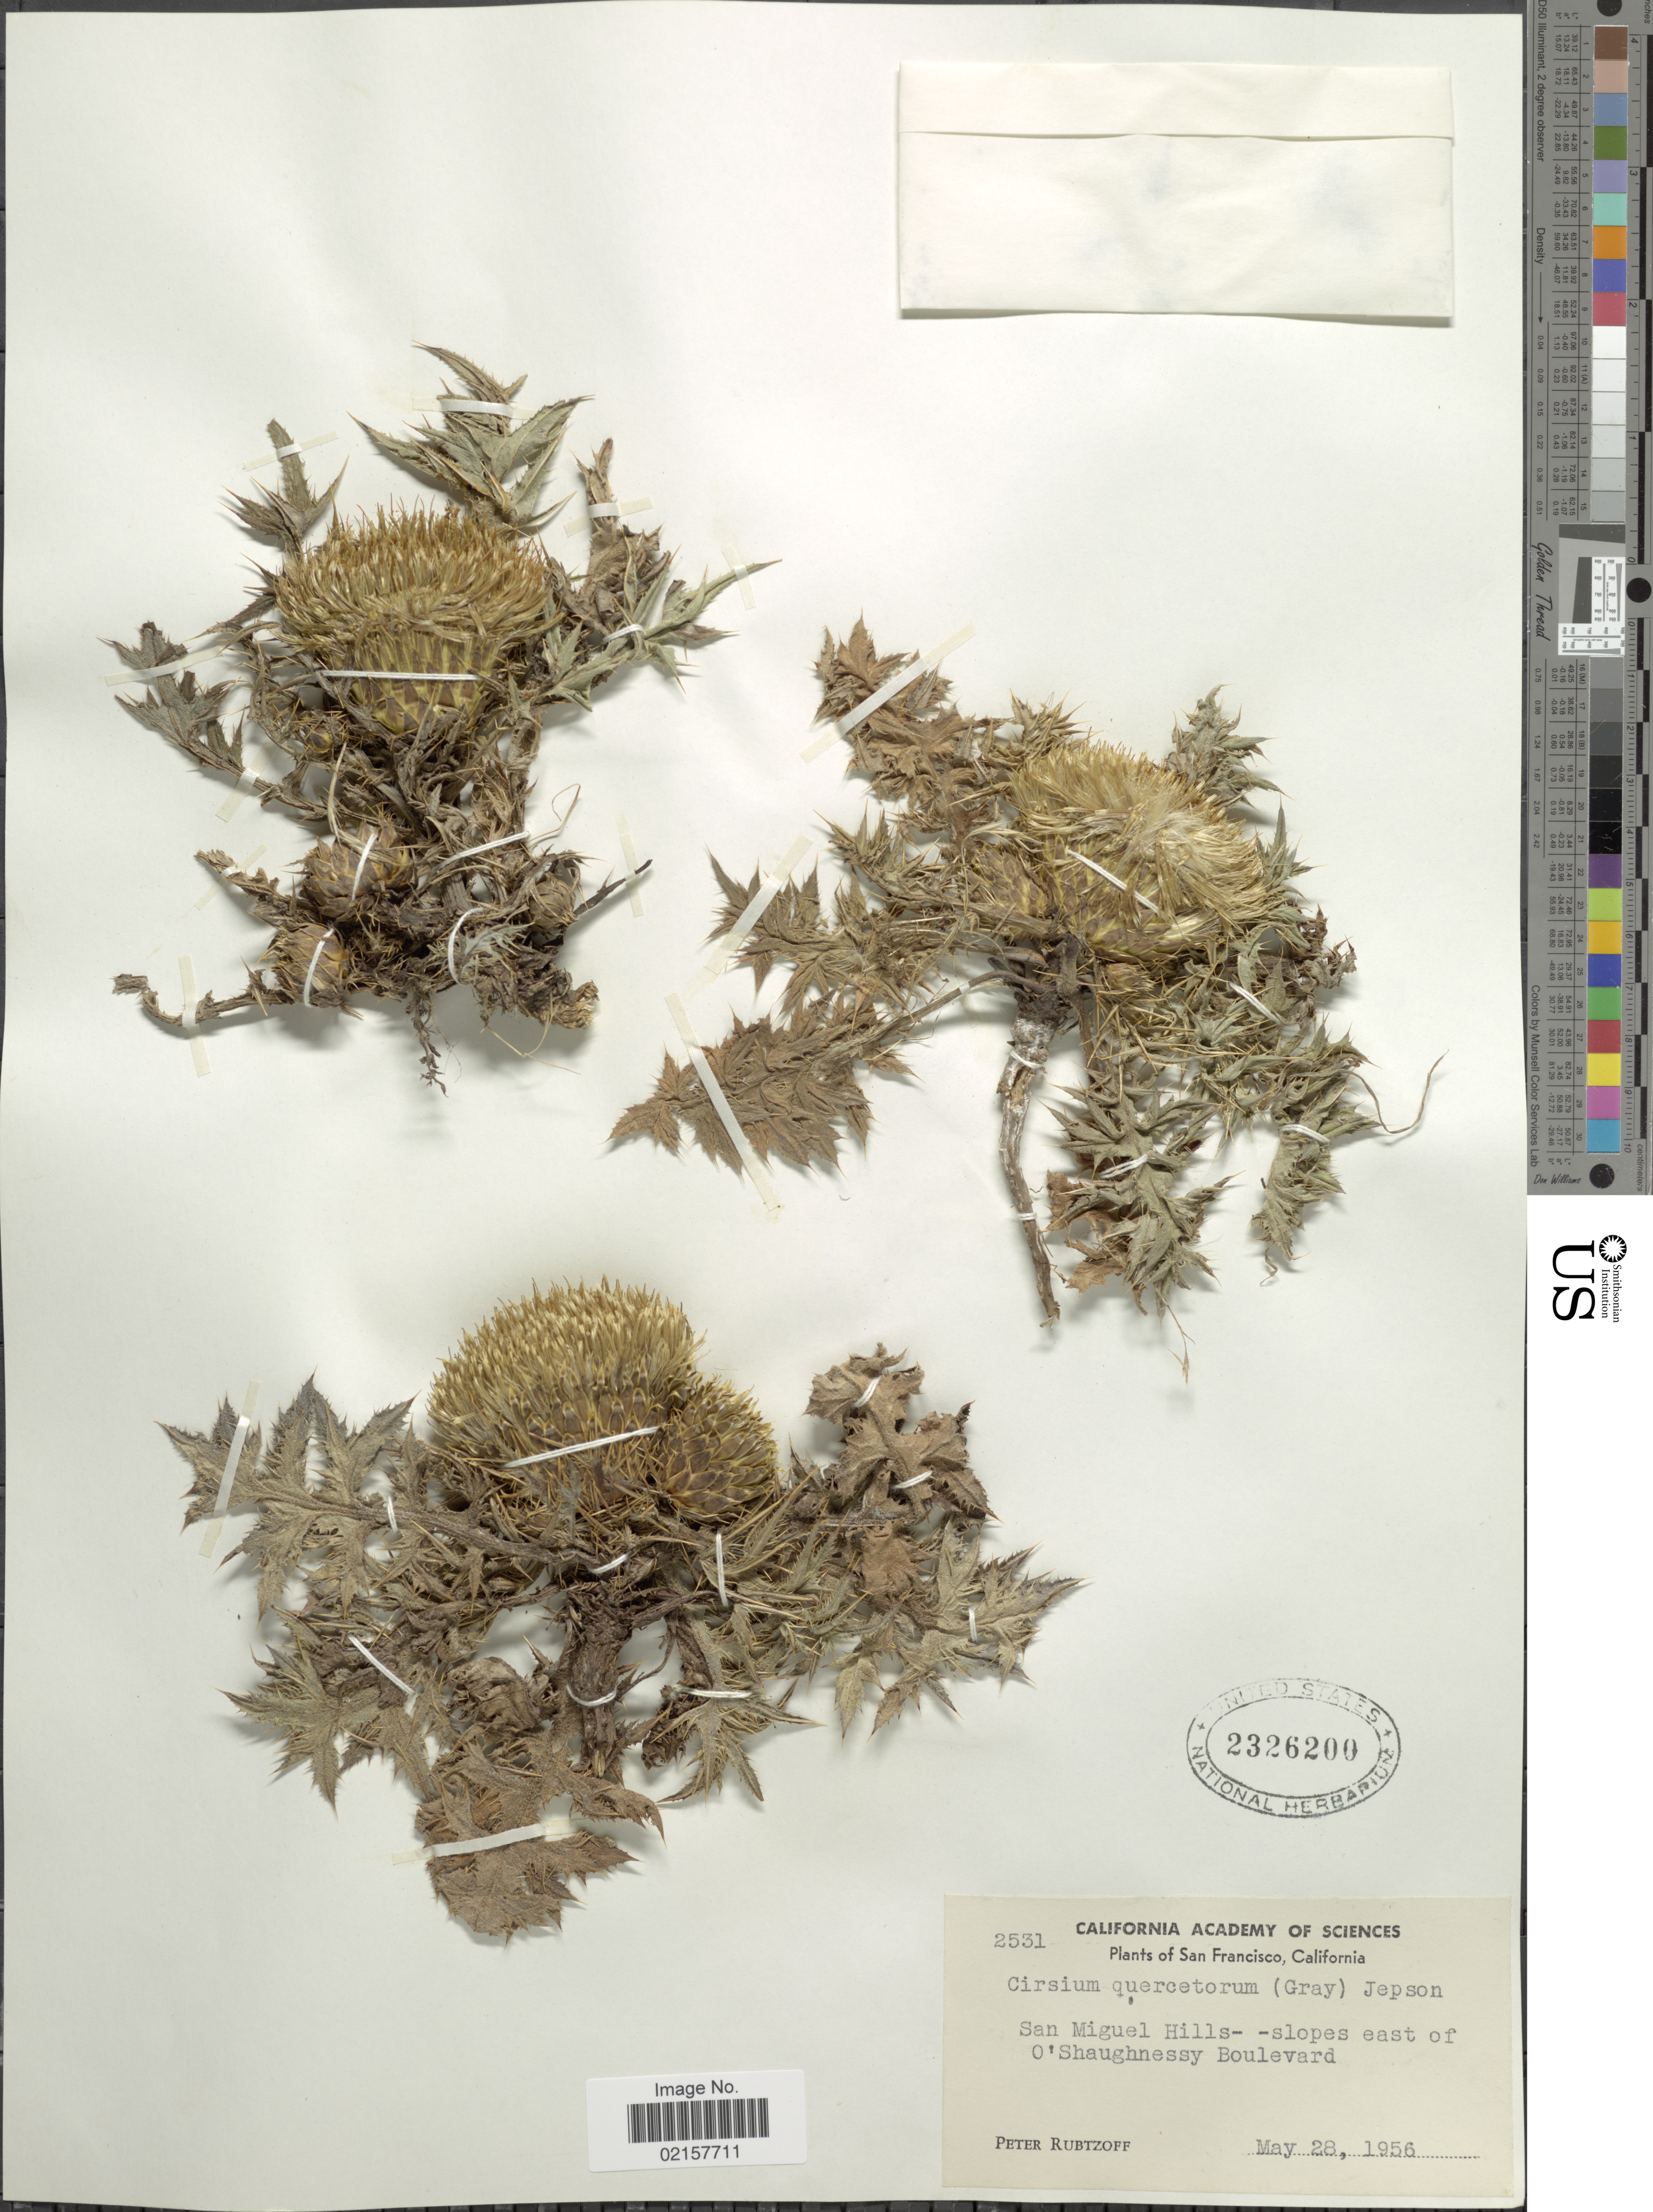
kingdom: Plantae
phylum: Tracheophyta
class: Magnoliopsida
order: Asterales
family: Asteraceae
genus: Cirsium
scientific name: Cirsium quercetorum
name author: (A. Gray) Jeps.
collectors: P. Rubtzoff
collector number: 2531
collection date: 1956-05-28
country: United States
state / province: California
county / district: San Francisco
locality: San Francisco, San Miguel Hills, slopes east of O'Shaughnessy Boulevard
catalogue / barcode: US 2326200